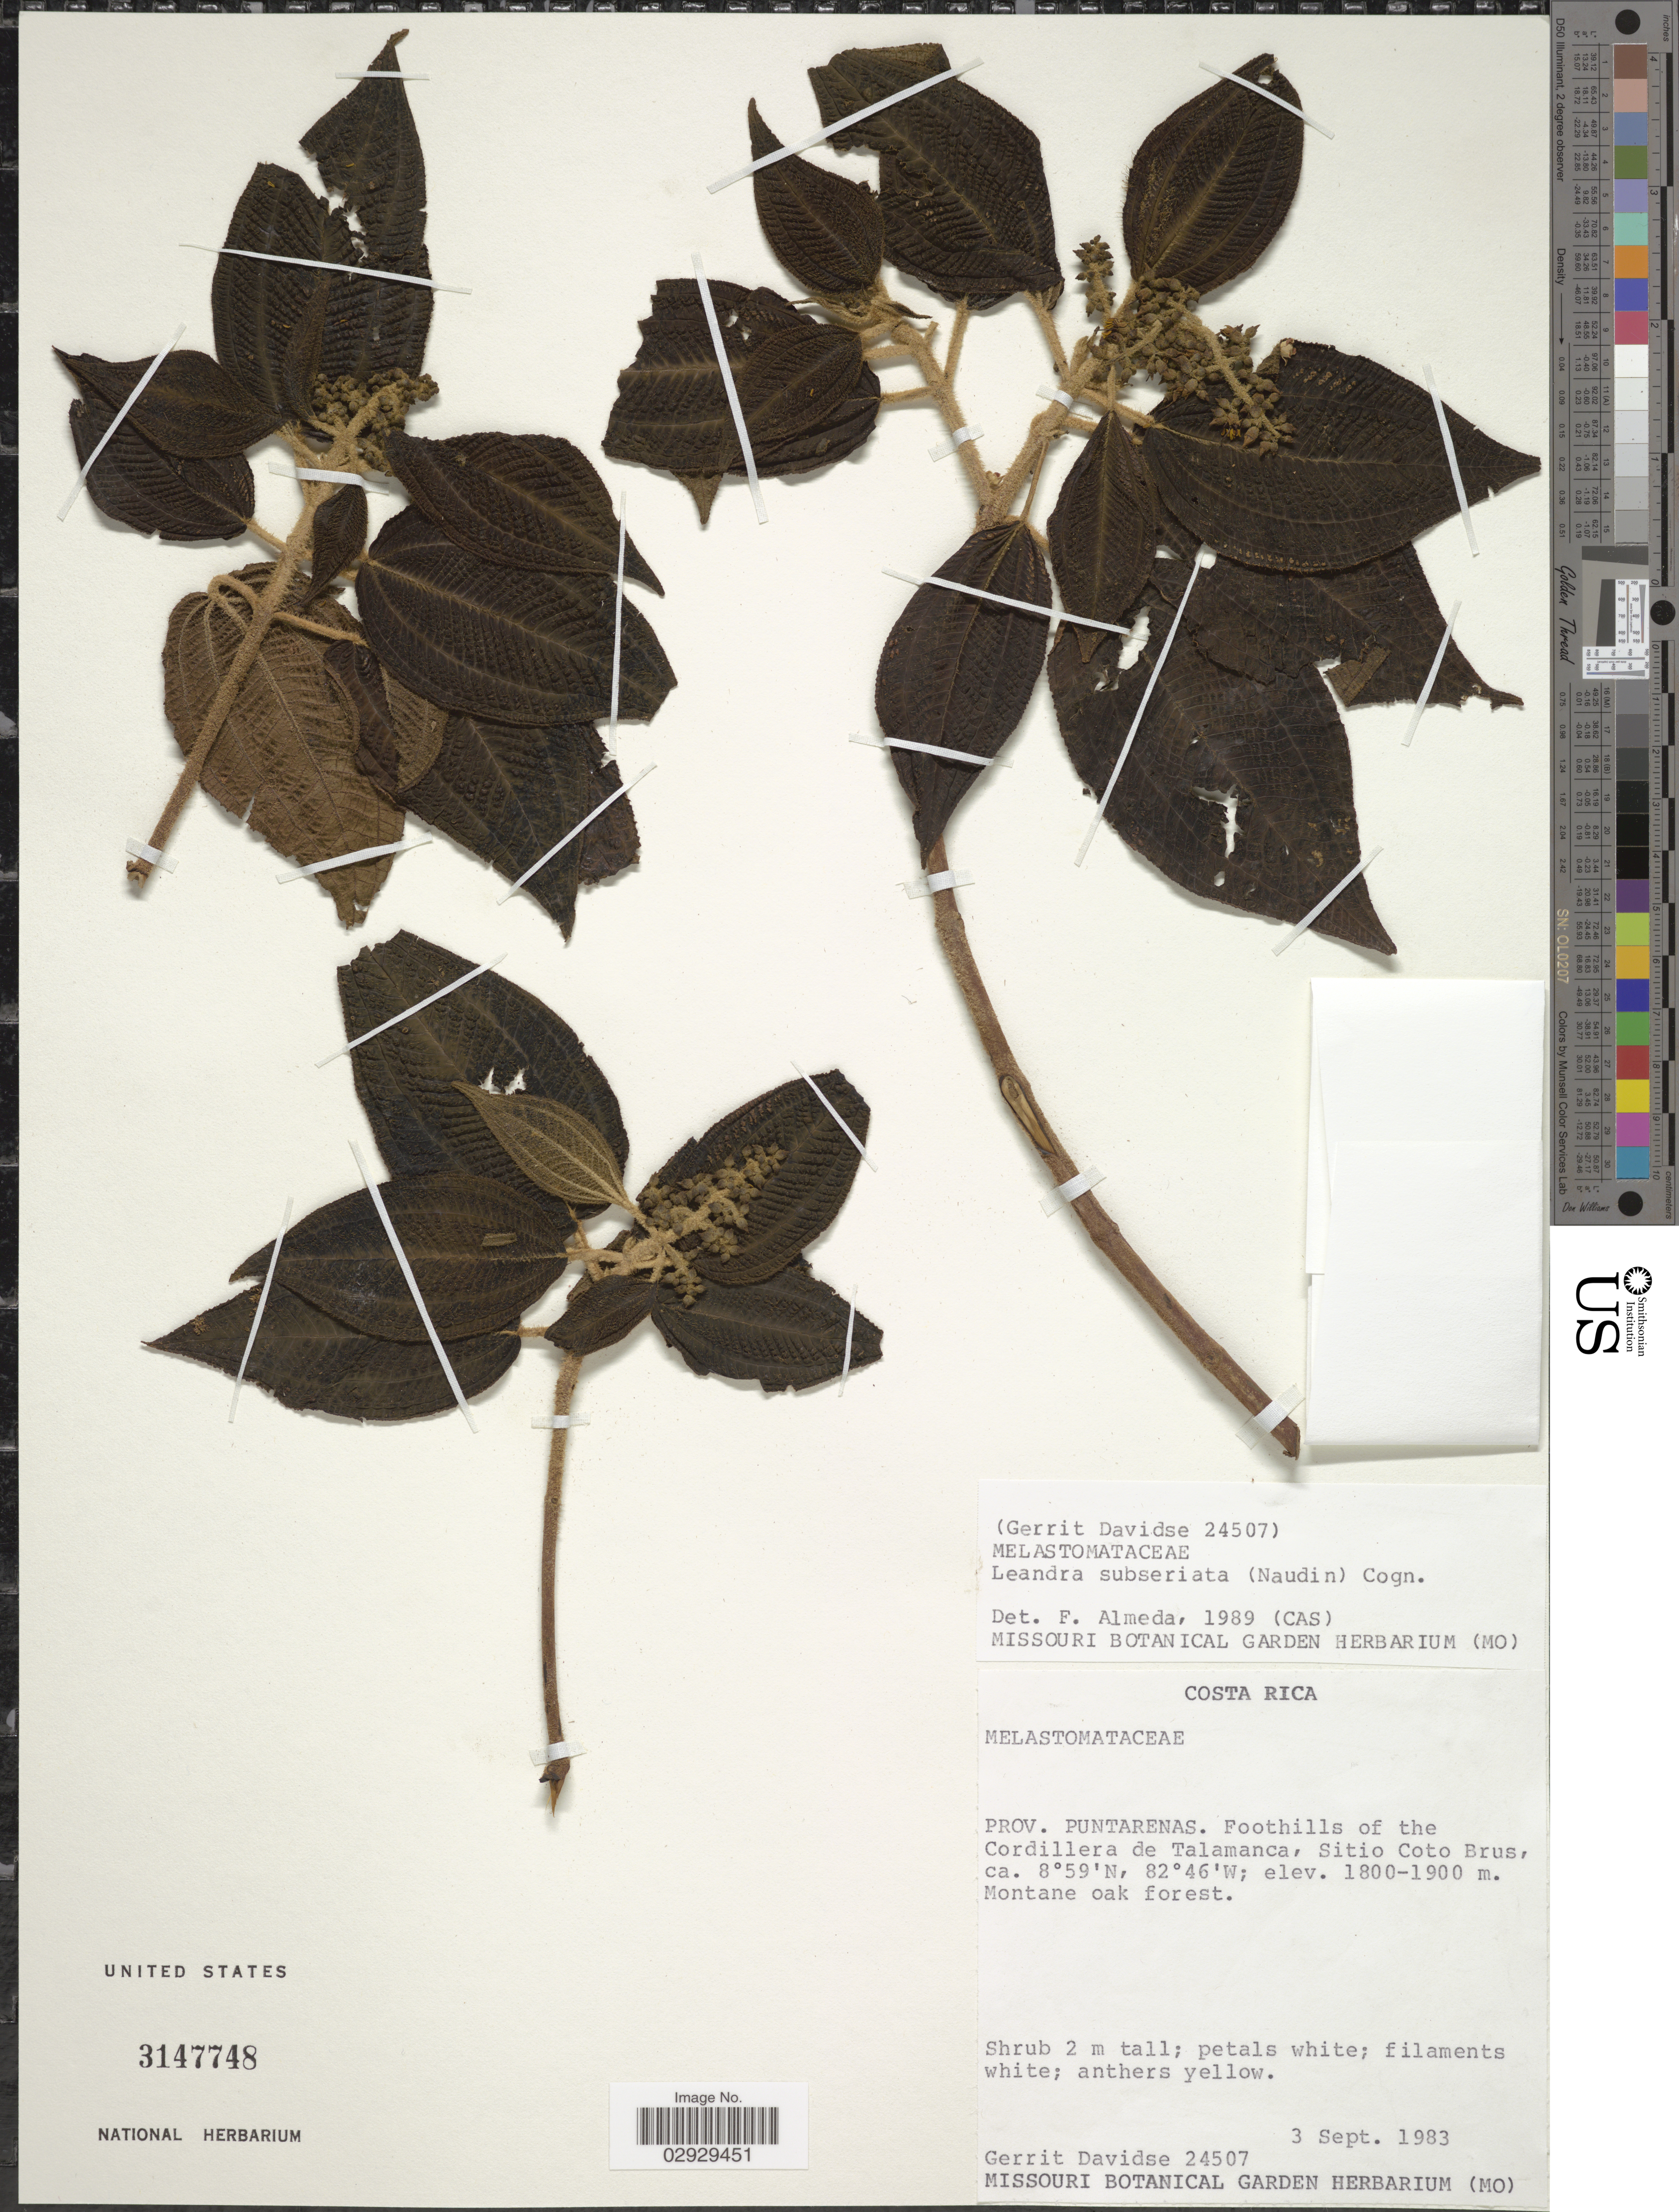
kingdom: Plantae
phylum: Tracheophyta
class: Magnoliopsida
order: Myrtales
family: Melastomataceae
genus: Leandra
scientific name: Leandra subseriata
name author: (Naudin) Cogn.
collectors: G. Davidse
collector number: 24507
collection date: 1983-09-03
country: Costa Rica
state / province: Puntarenas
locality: Foothills of the Cordillera de Talamanca, Sitio Coto Brus.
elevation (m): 1800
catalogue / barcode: US 3147748